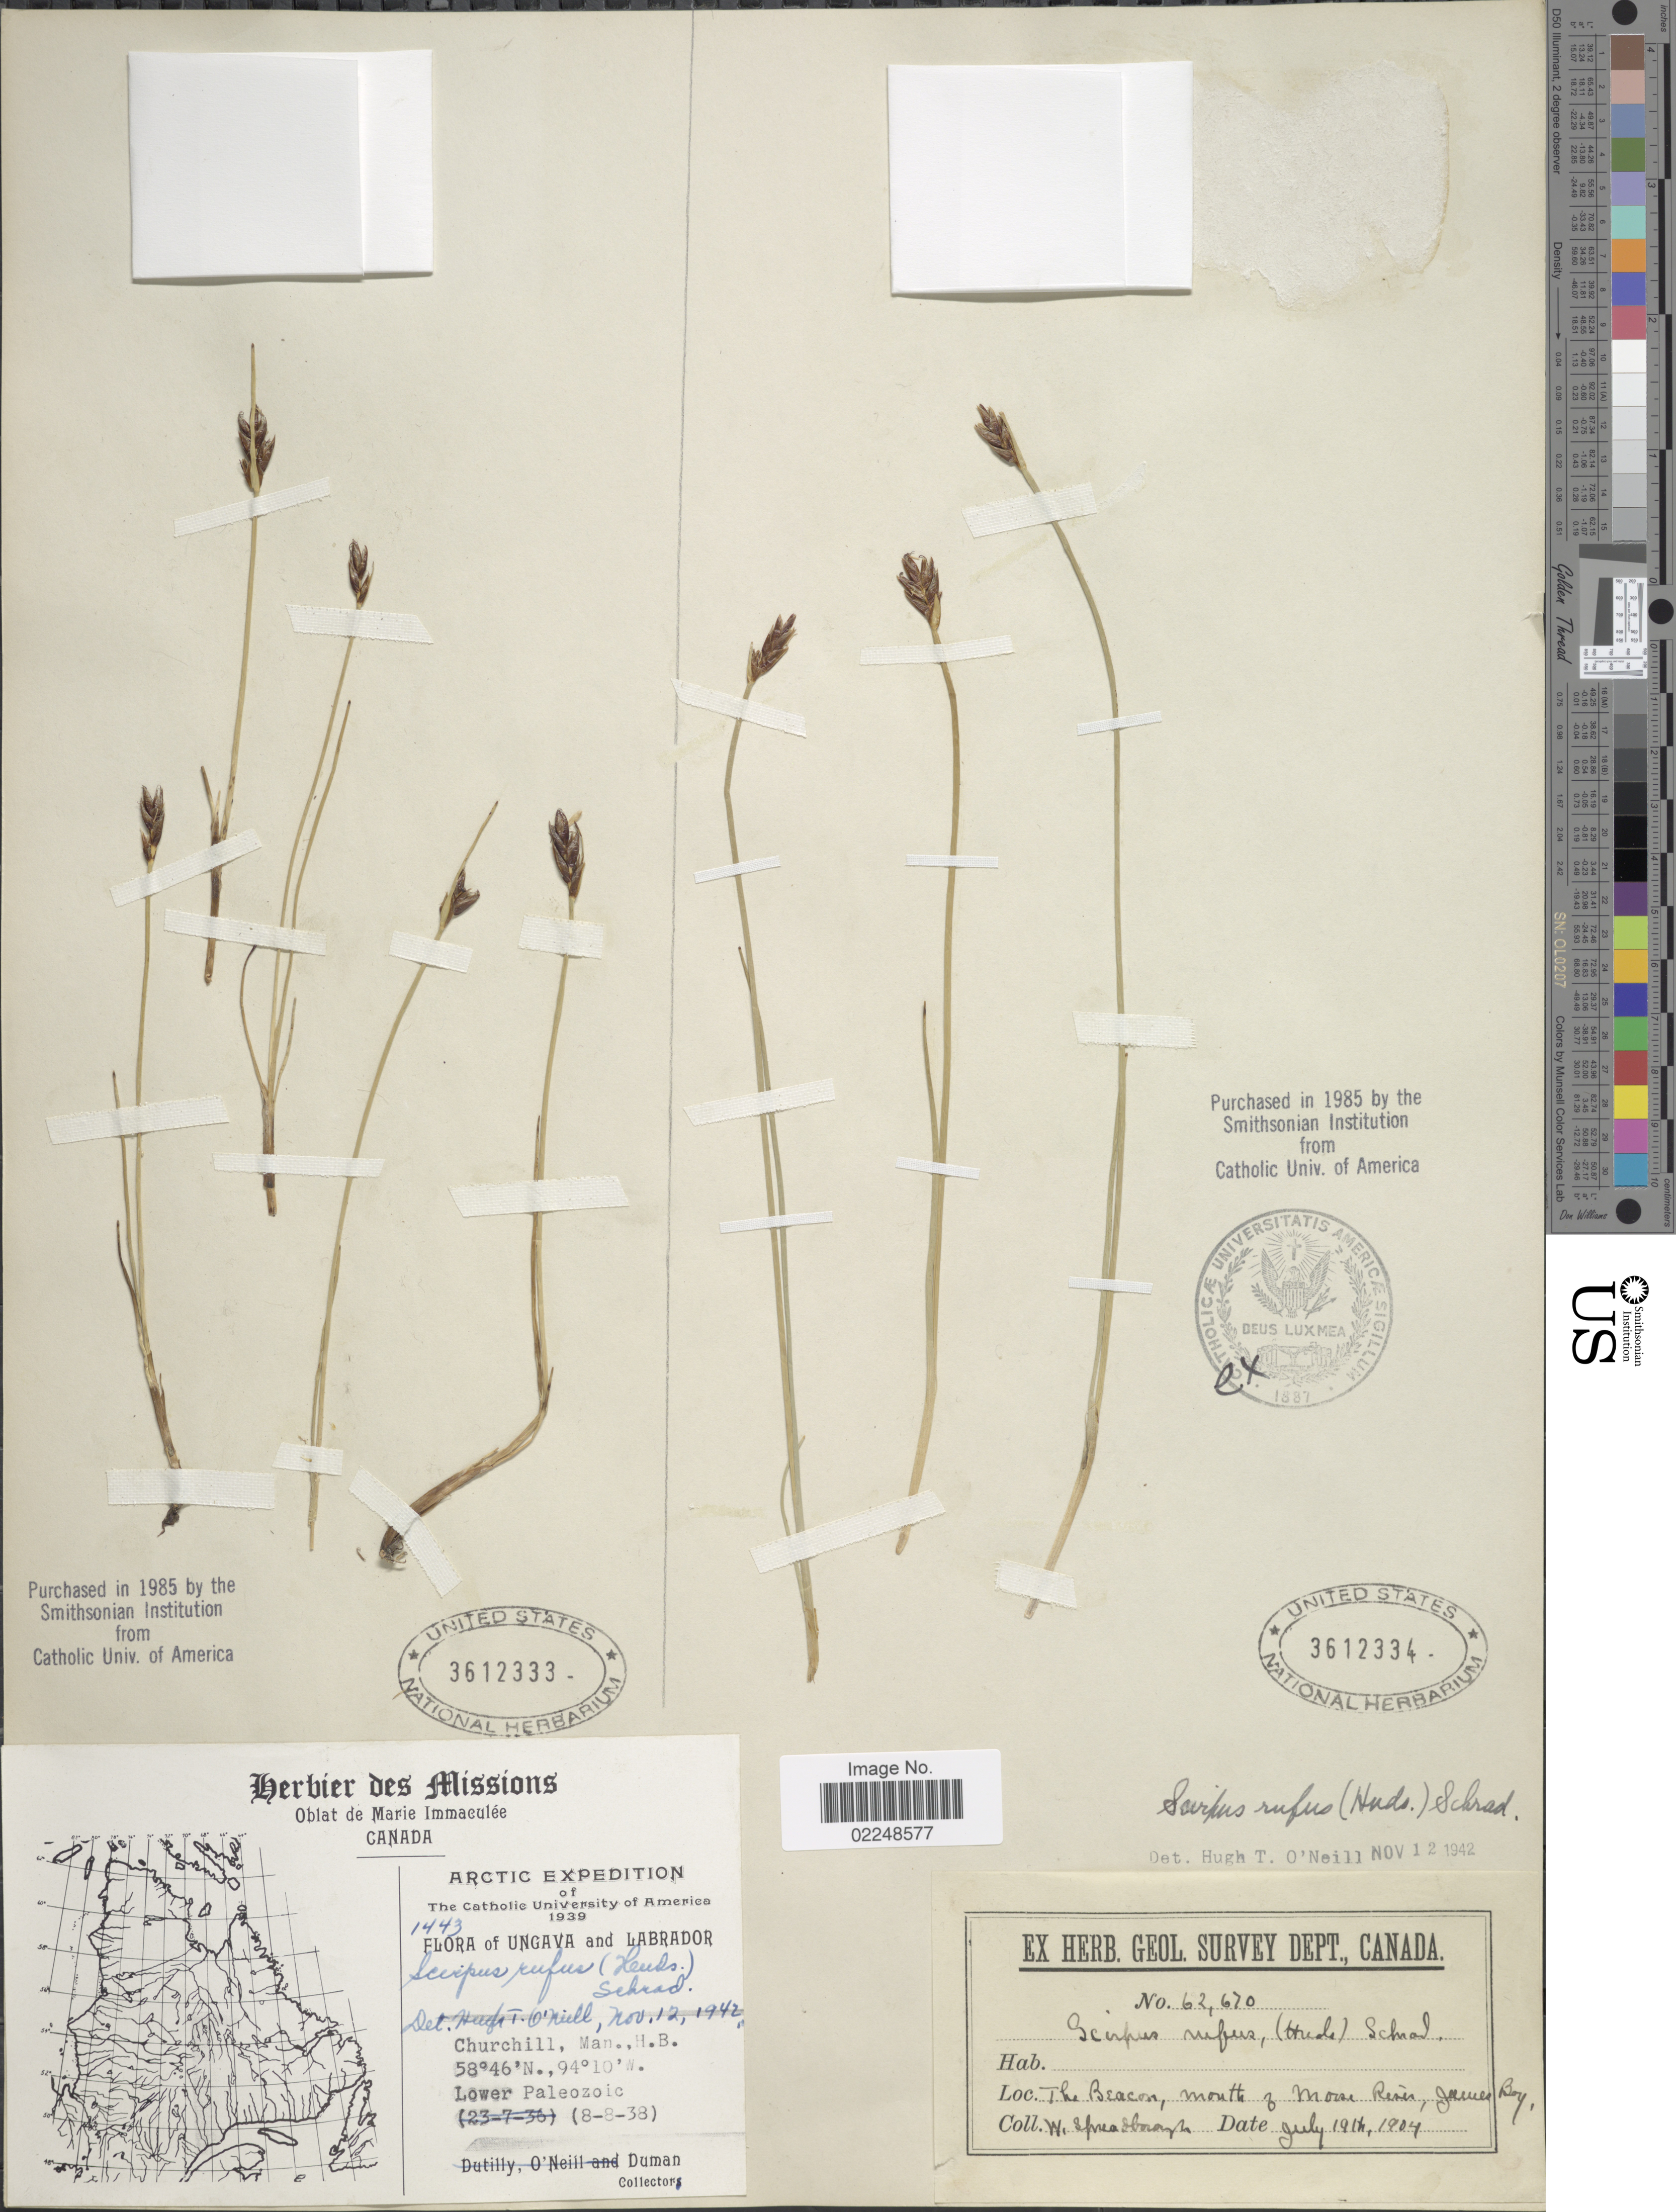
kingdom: Plantae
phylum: Tracheophyta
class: Liliopsida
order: Poales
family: Cyperaceae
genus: Blysmopsis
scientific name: Blysmopsis rufa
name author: (Huds.) Oteng-Yeb.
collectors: -. Duman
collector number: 1443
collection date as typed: Transcribed d/m/y: 8/8/38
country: Canada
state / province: Newfoundland and Labrador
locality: Ungava and Labrador, Churchill, Man., H.B.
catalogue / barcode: US 3612333